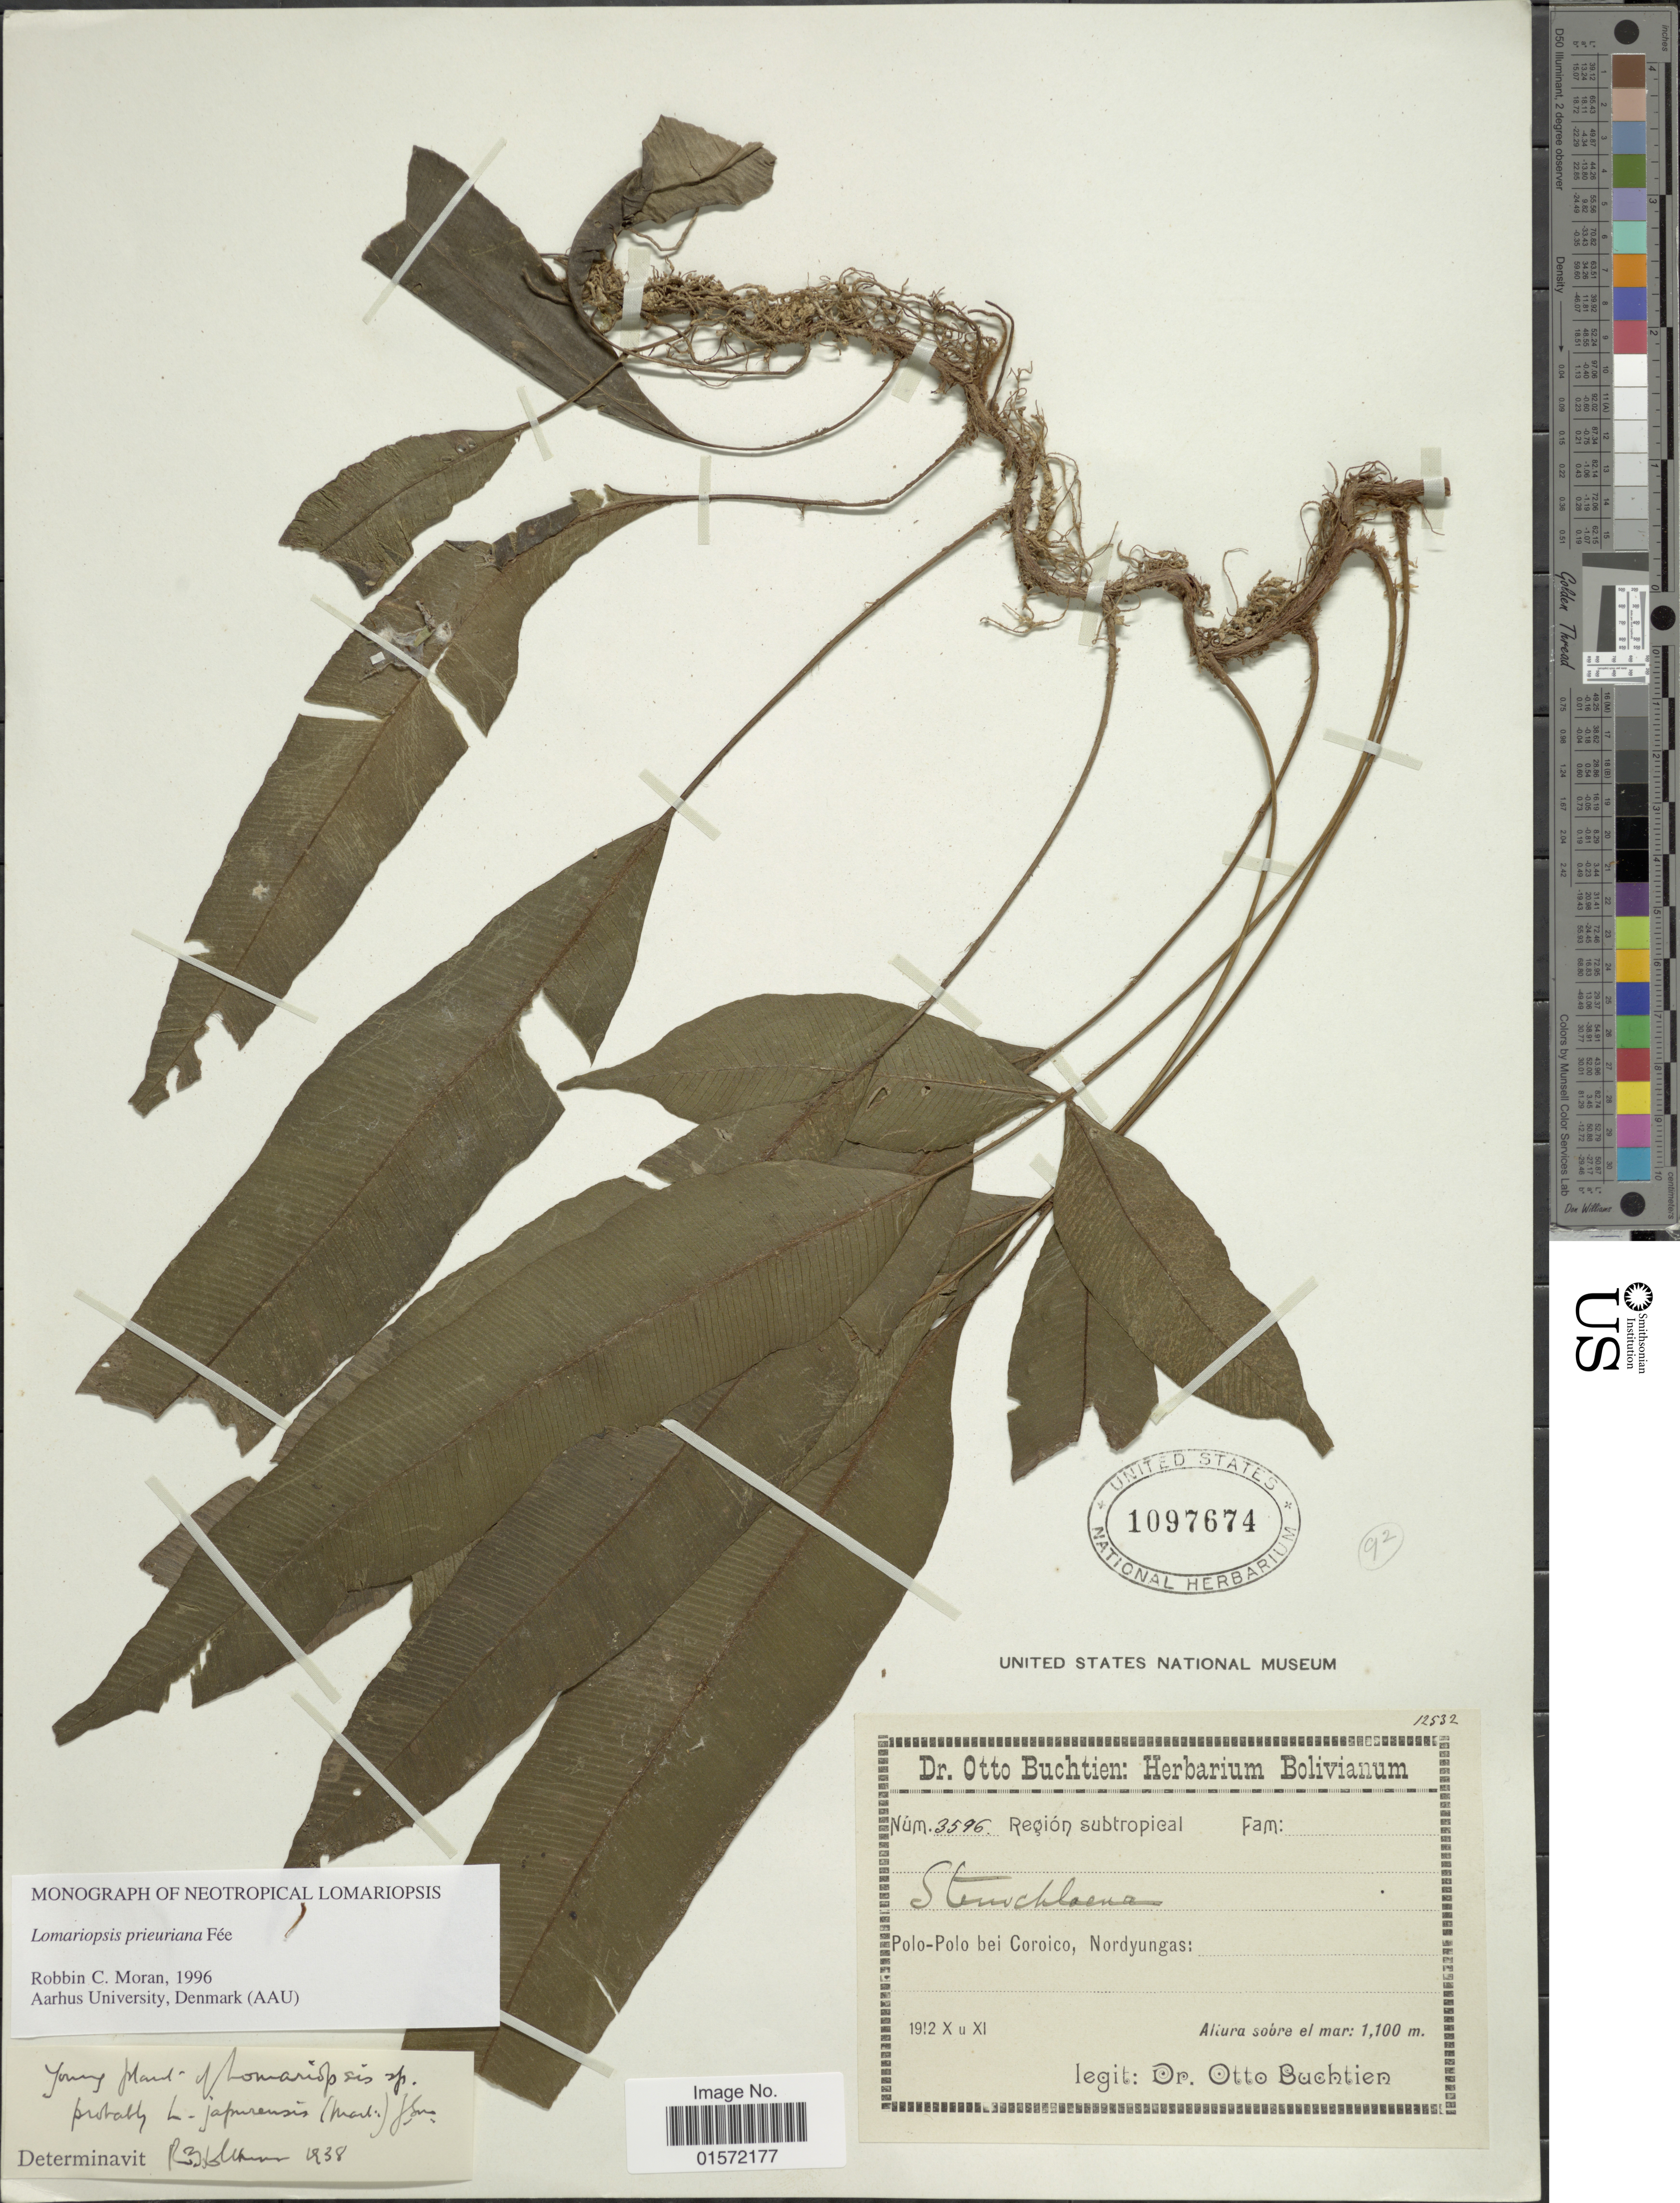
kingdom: Plantae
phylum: Tracheophyta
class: Polypodiopsida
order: Polypodiales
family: Lomariopsidaceae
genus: Lomariopsis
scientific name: Lomariopsis prieuriana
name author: Fée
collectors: O. Buchtien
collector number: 3596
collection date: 1912-10/1912-11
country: Bolivia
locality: Región subtropical, Polo-Polo bei Coroico, Nordyungas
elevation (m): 1100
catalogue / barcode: US 1097674